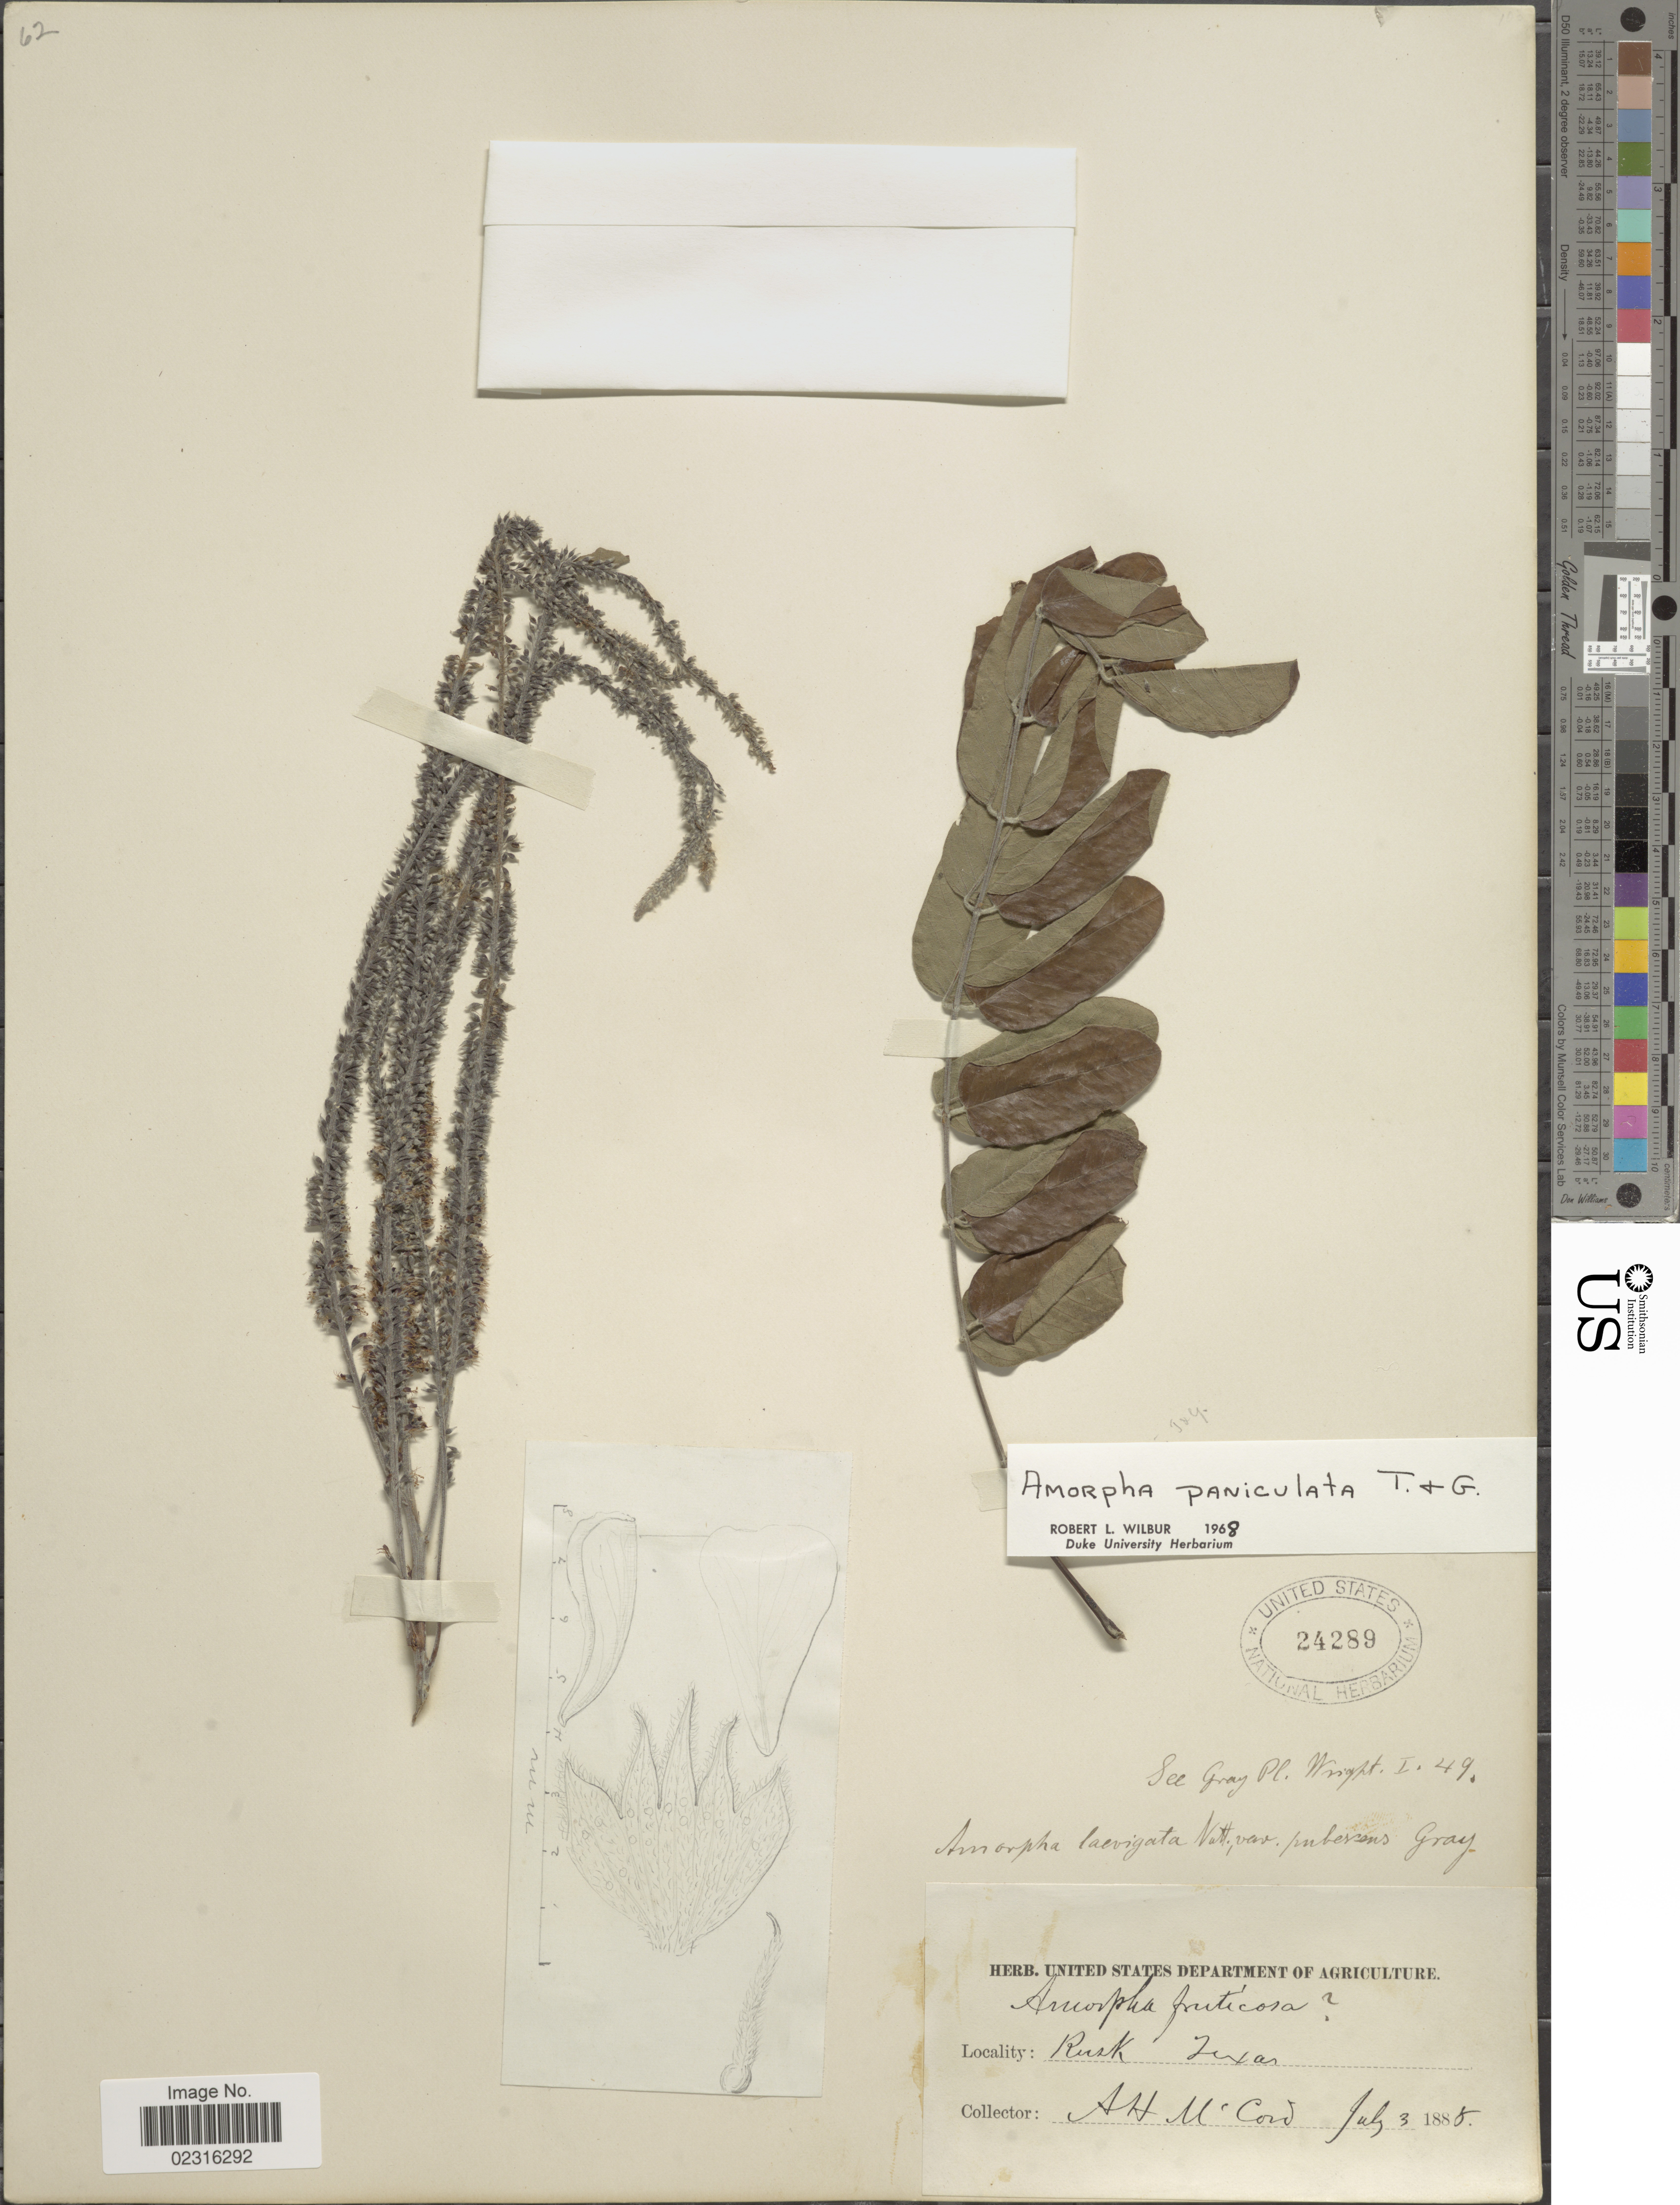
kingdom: Plantae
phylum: Tracheophyta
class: Magnoliopsida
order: Fabales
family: Fabaceae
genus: Amorpha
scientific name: Amorpha paniculata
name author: Torr. & A. Gray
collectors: A. McCord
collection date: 1888-07-03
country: United States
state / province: Texas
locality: Rusk.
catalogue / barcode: US 24289